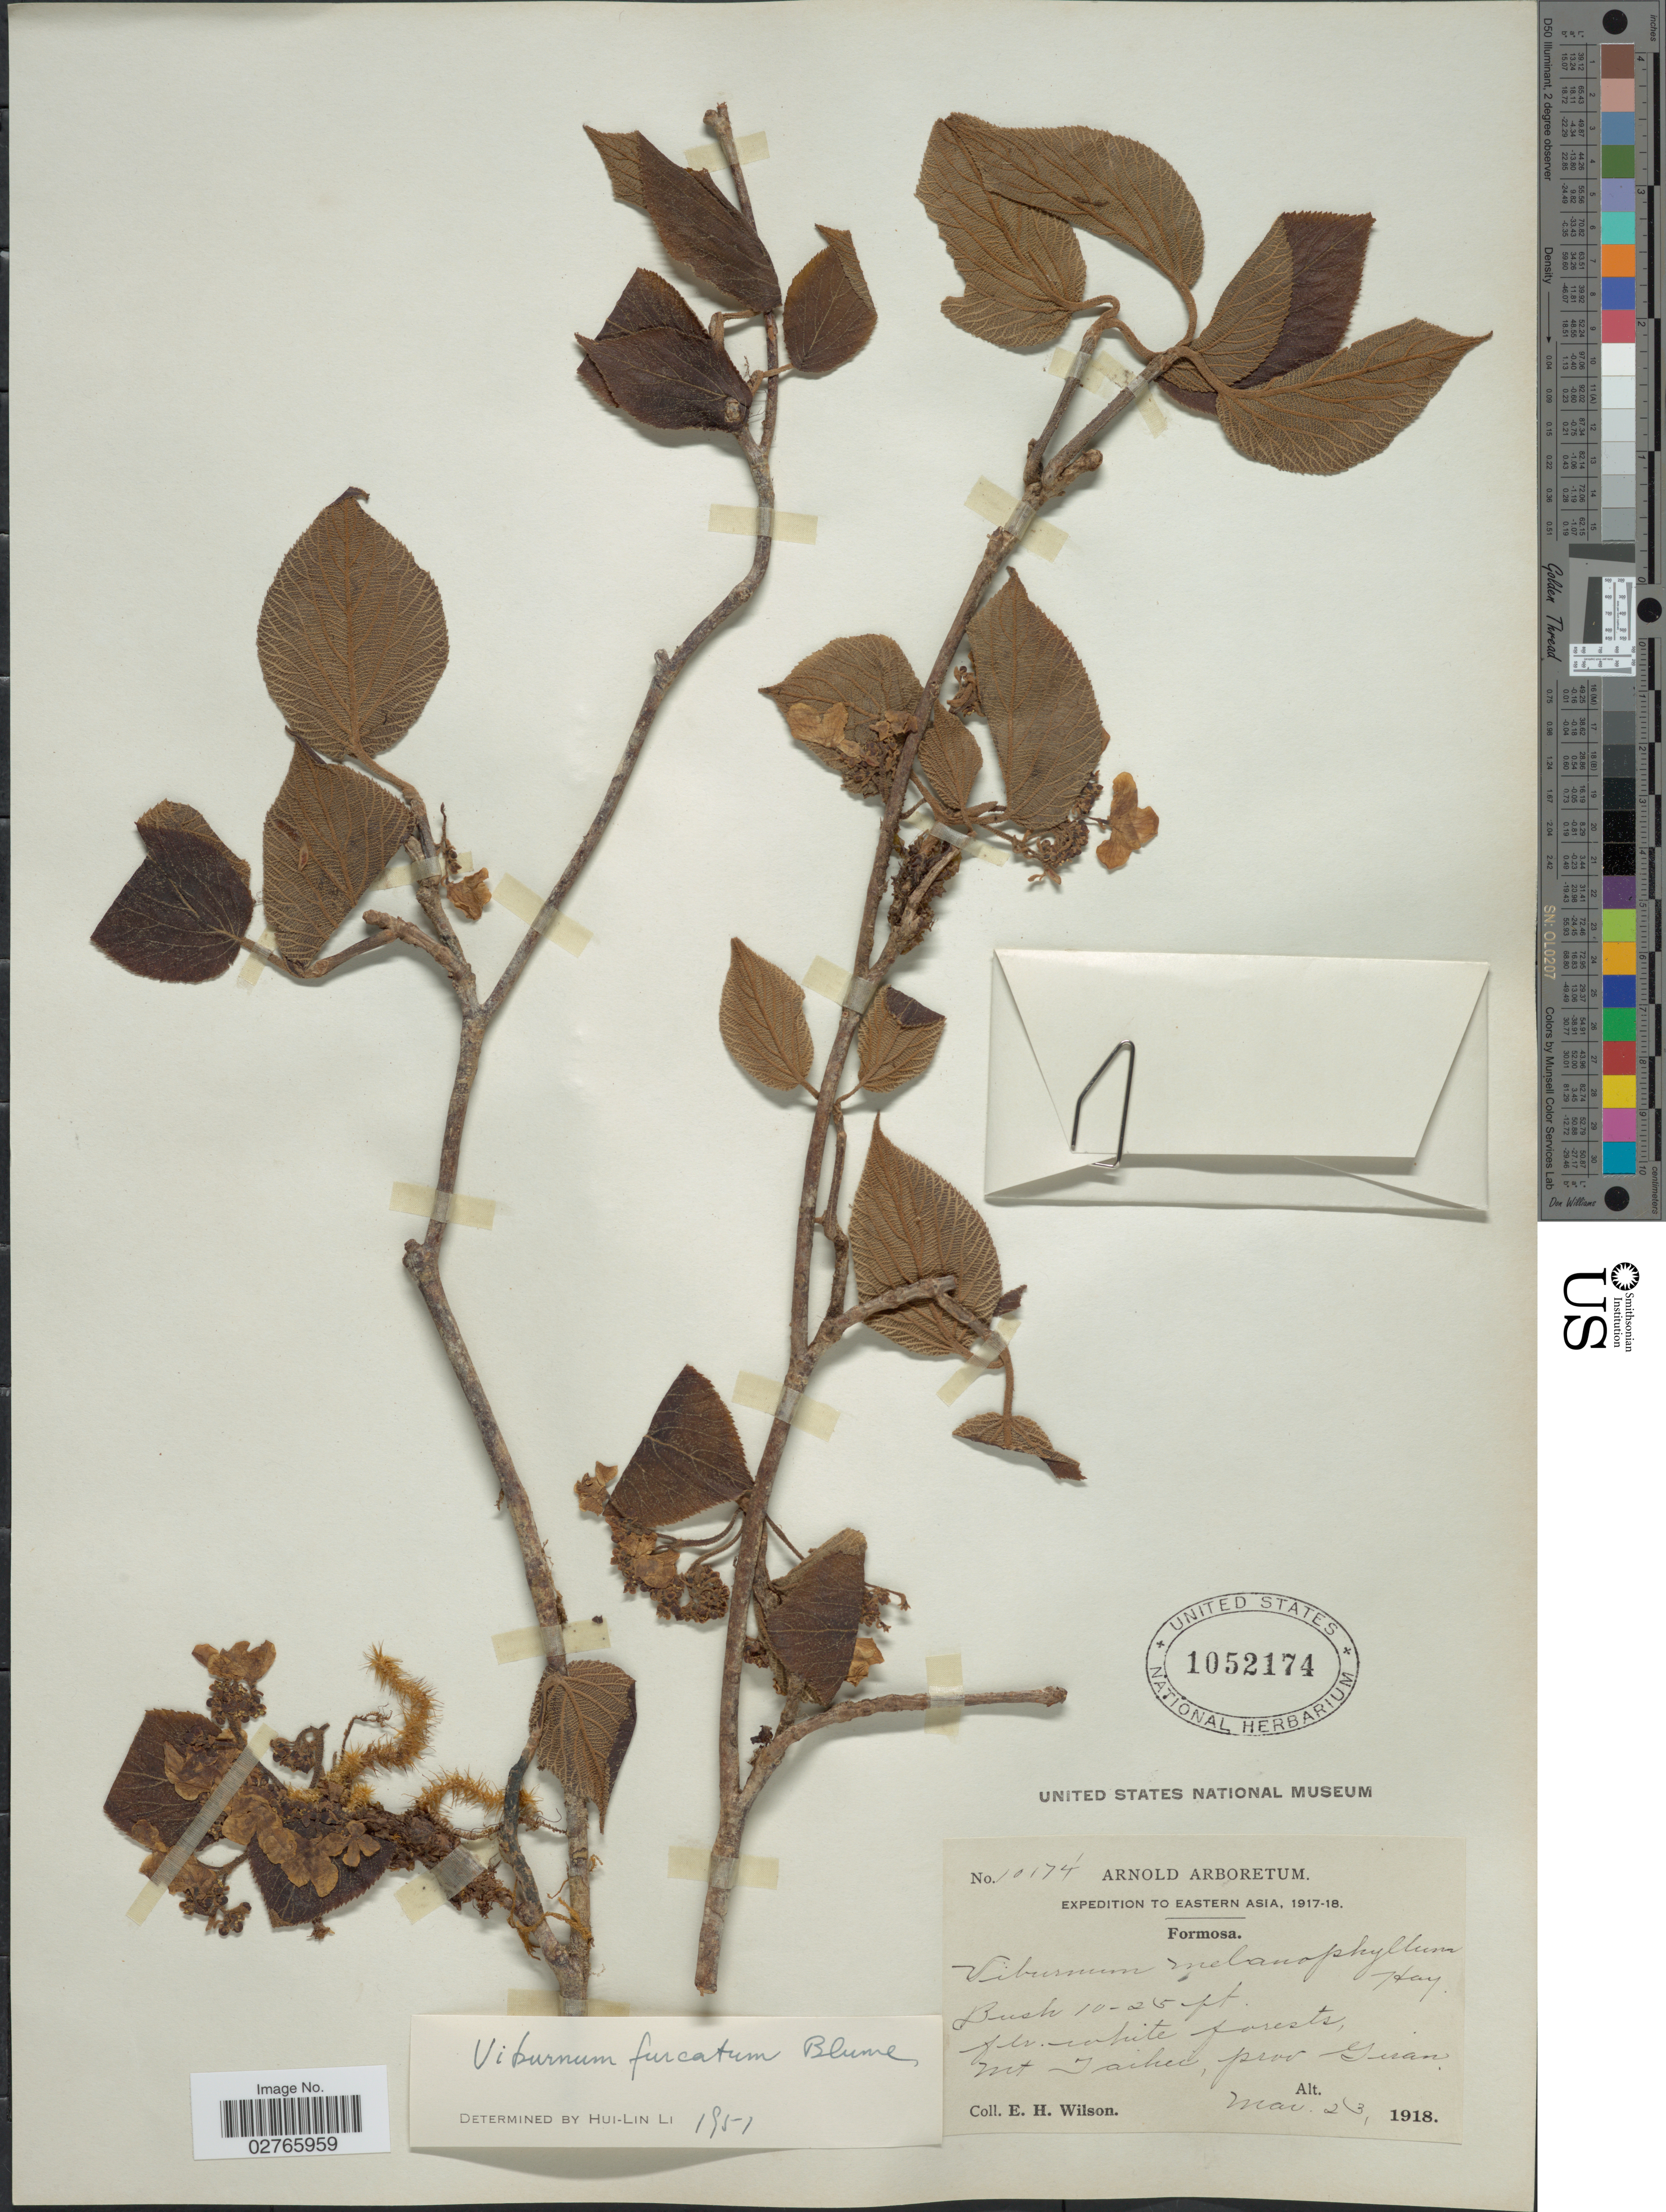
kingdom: Plantae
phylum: Tracheophyta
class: Magnoliopsida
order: Dipsacales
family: Viburnaceae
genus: Viburnum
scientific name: Viburnum furcatum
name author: Blume ex Maxim.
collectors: E. Wilson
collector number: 10174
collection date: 1918-05-23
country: Taiwan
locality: Eastern Asia. Formosa. Mt Taihei, prov Giran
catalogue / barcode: US 1052174